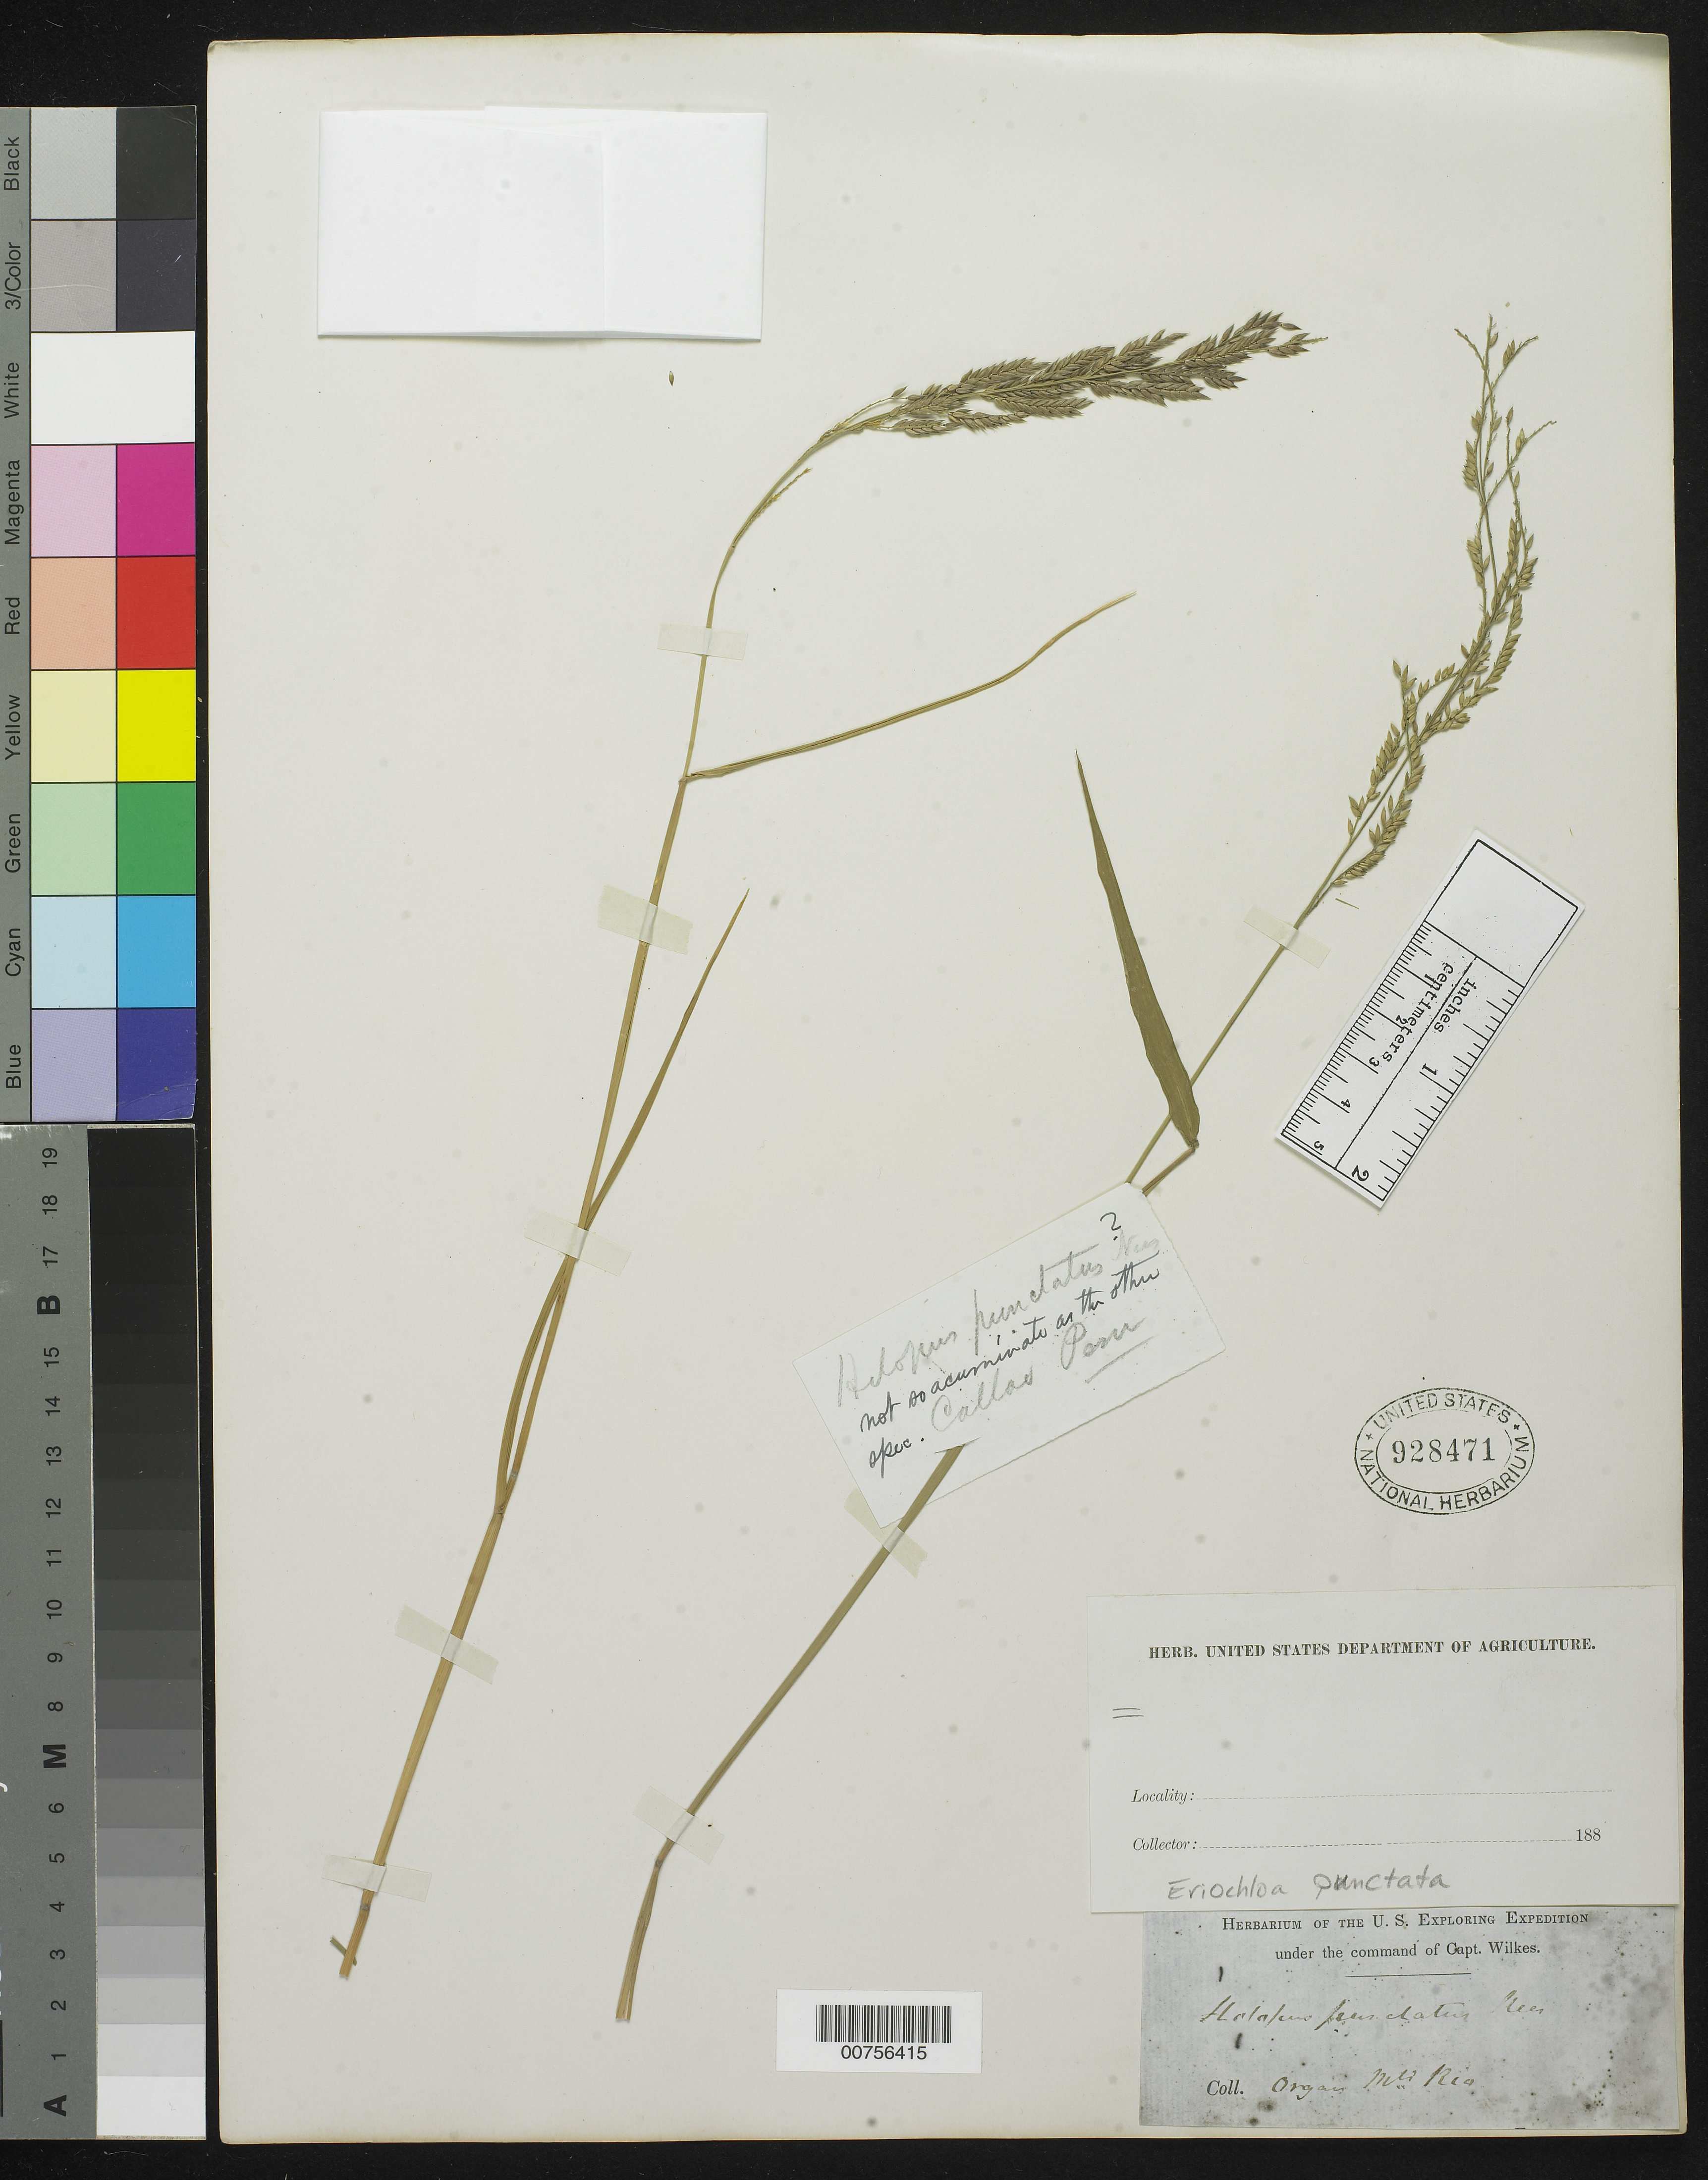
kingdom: Plantae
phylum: Tracheophyta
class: Liliopsida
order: Poales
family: Poaceae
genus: Eriochloa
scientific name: Eriochloa punctata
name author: (L.) Desv. ex Ham.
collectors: Wilkes Explor. Exped.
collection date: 1838/1842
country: Brazil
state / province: Rio de Janeiro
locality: Organ Mountains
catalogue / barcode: US 928471